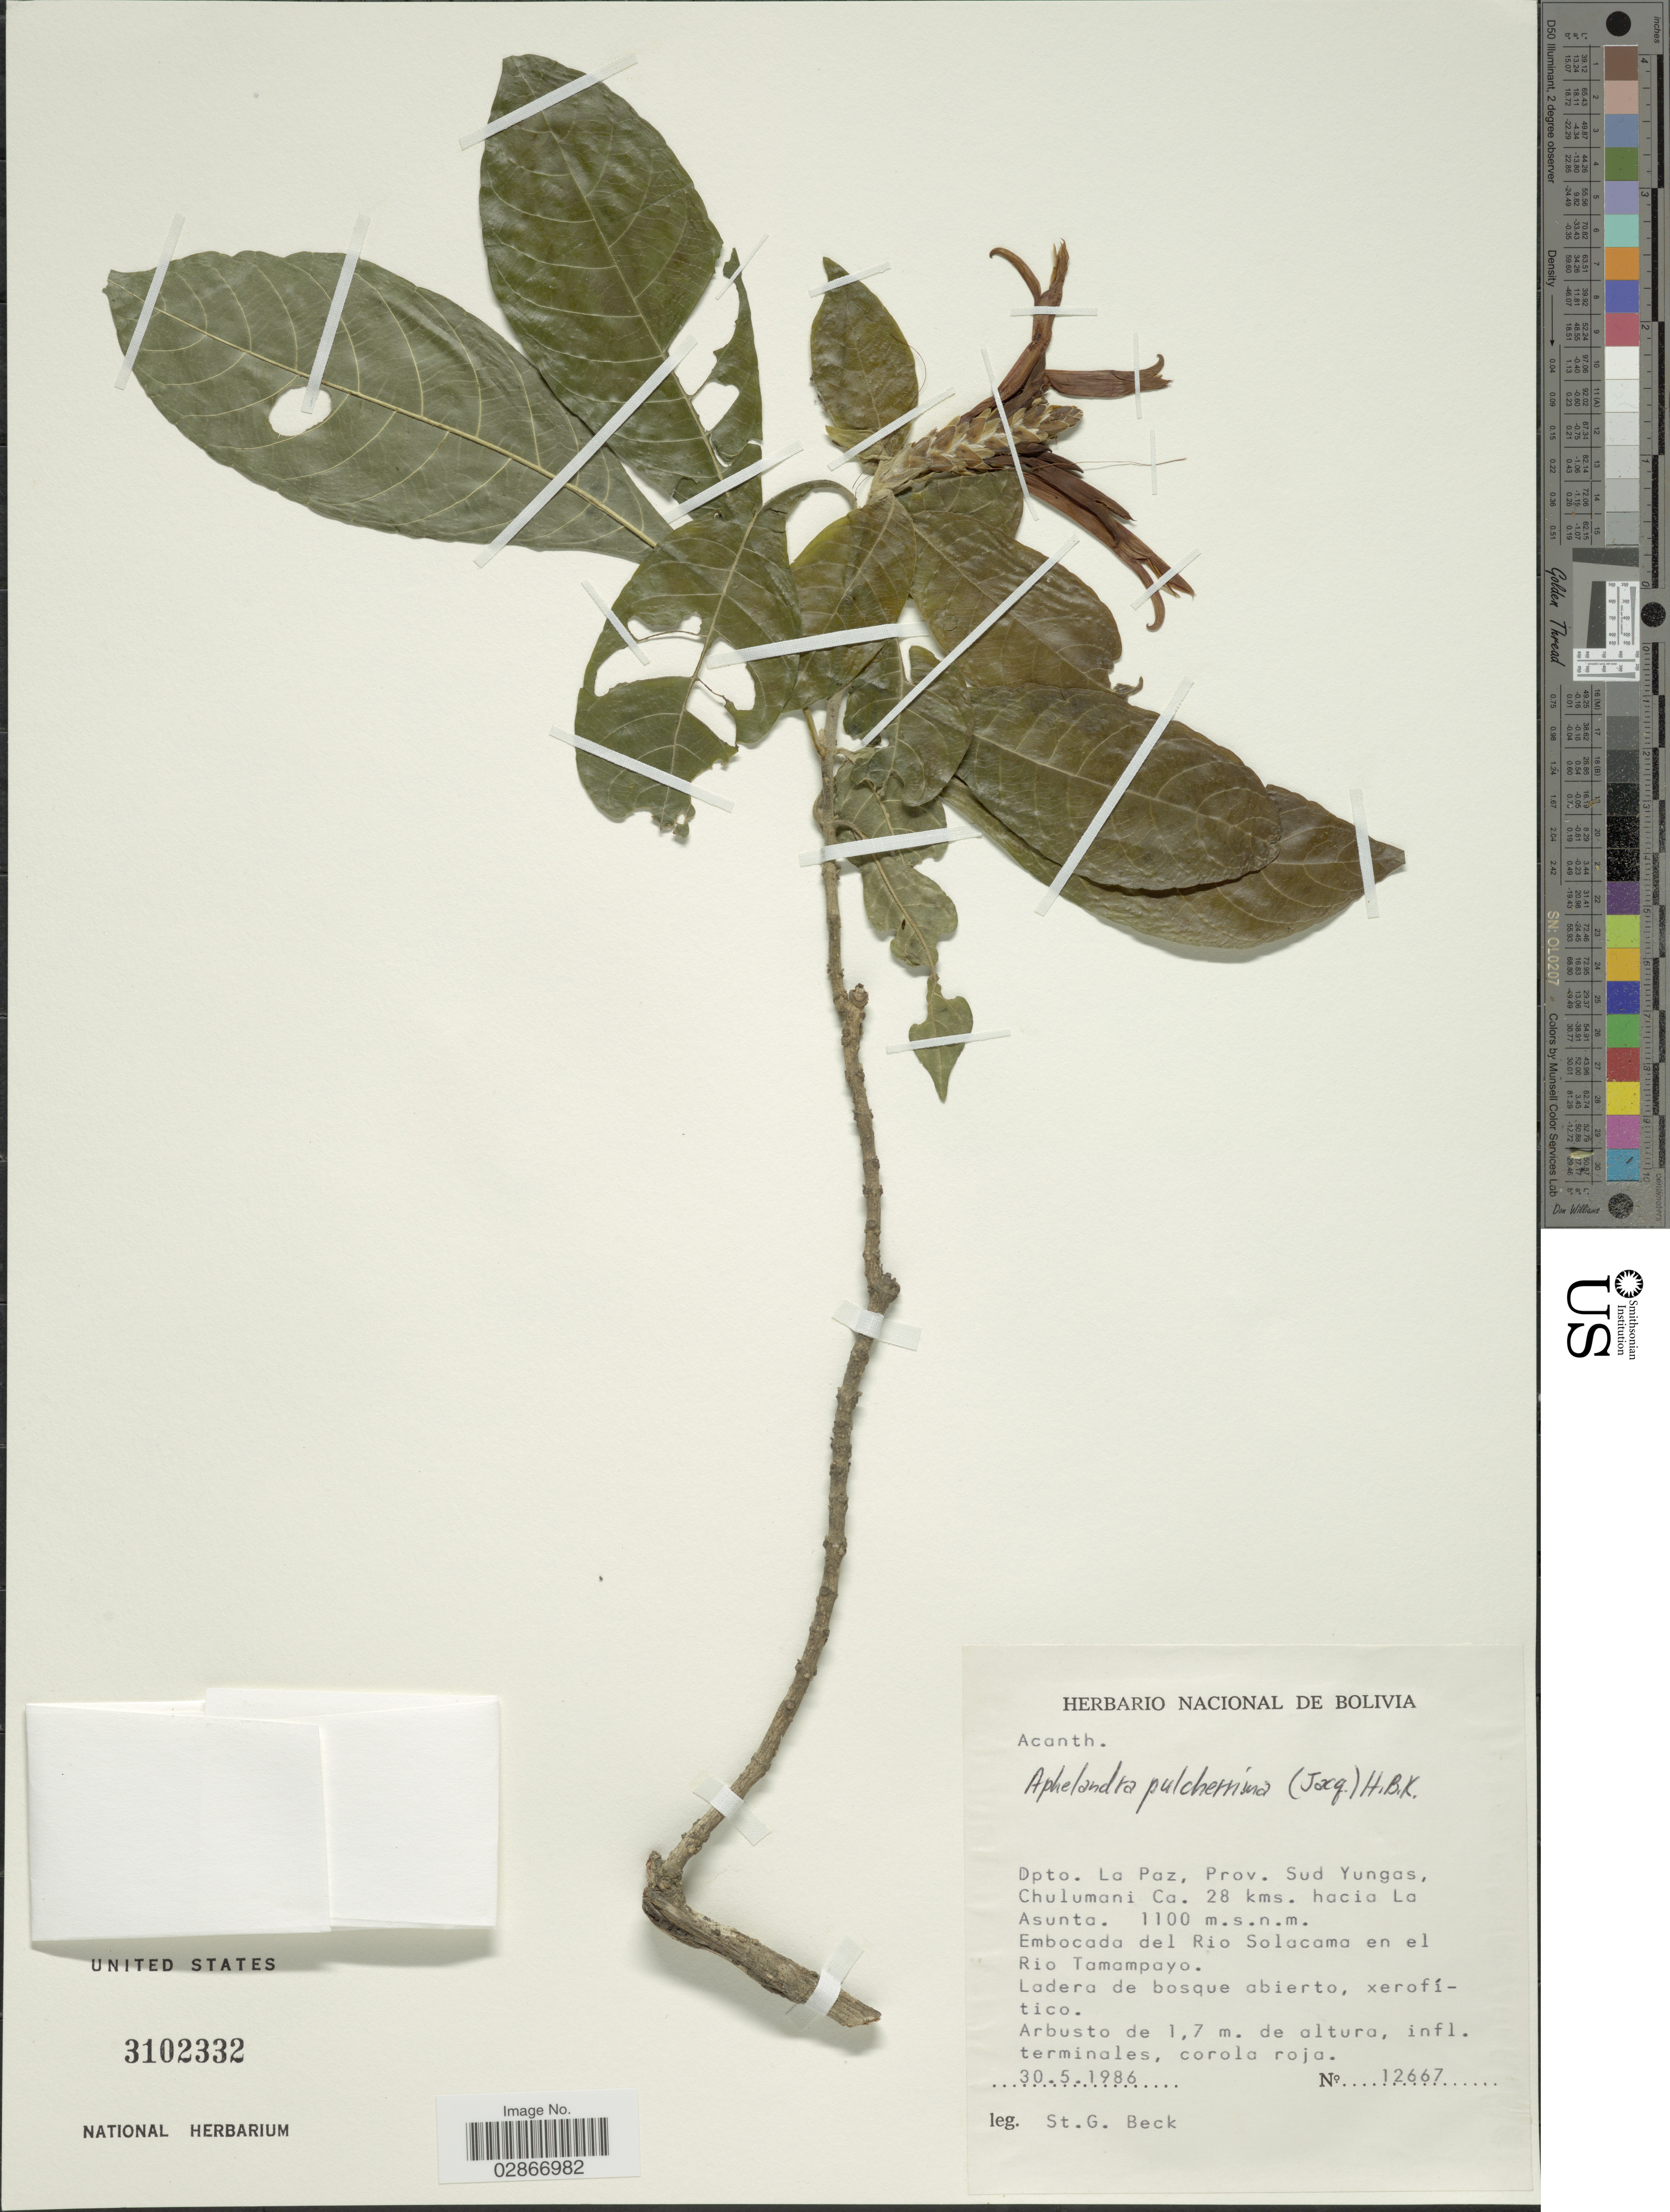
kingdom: Plantae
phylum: Tracheophyta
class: Magnoliopsida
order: Lamiales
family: Acanthaceae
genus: Aphelandra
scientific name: Aphelandra glabrata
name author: Willd. ex Nees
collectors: S. G. Beck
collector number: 12667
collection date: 1986-05-30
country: Bolivia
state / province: La Paz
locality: Dpto. La Paz, Prov. Sud Yungas, Chulumani Ca. 28 kms. hacia La Asunta. Embocada del Rio Solacama en el Rio Tamampayo.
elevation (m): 1100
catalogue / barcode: US 3102332